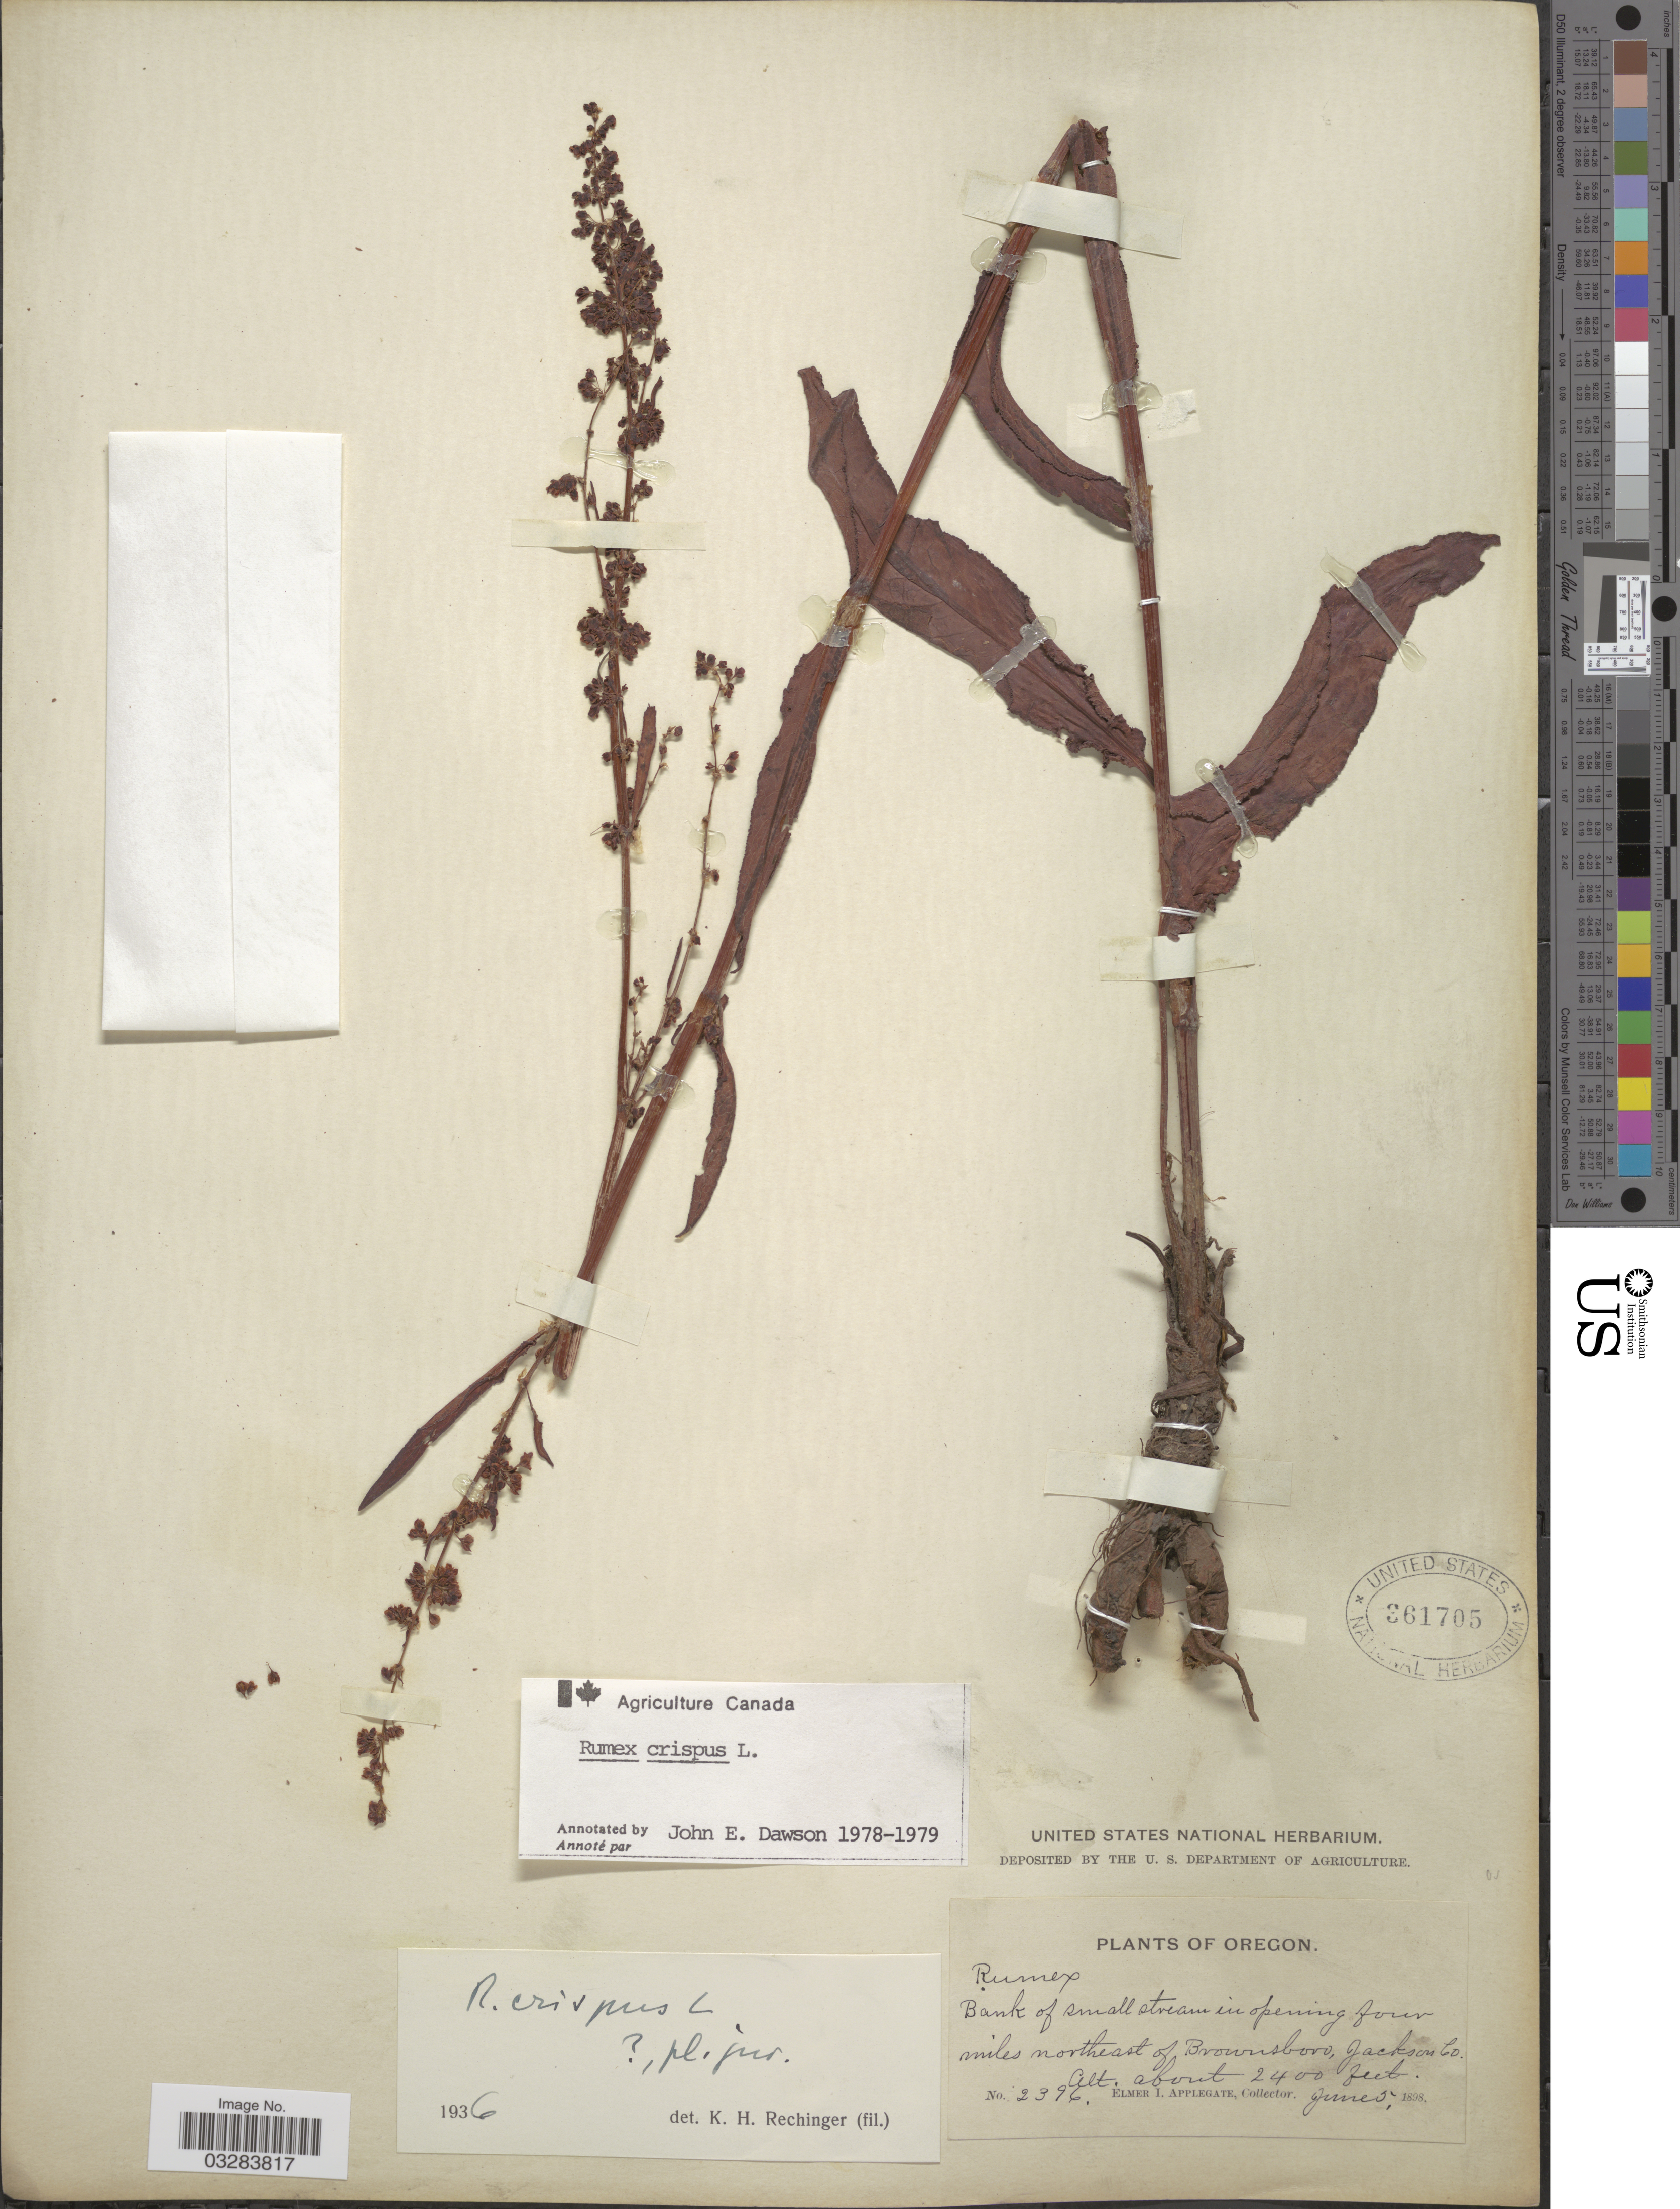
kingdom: Plantae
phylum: Tracheophyta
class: Magnoliopsida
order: Caryophyllales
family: Polygonaceae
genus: Rumex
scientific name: Rumex crispus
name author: L.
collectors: E. I. Applegate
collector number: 2396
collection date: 1898-06-05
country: United States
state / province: Oregon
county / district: Jackson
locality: Banks of small stream in opening four miles northeast of Brownsboro, Jackson Co.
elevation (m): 732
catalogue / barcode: US 361705